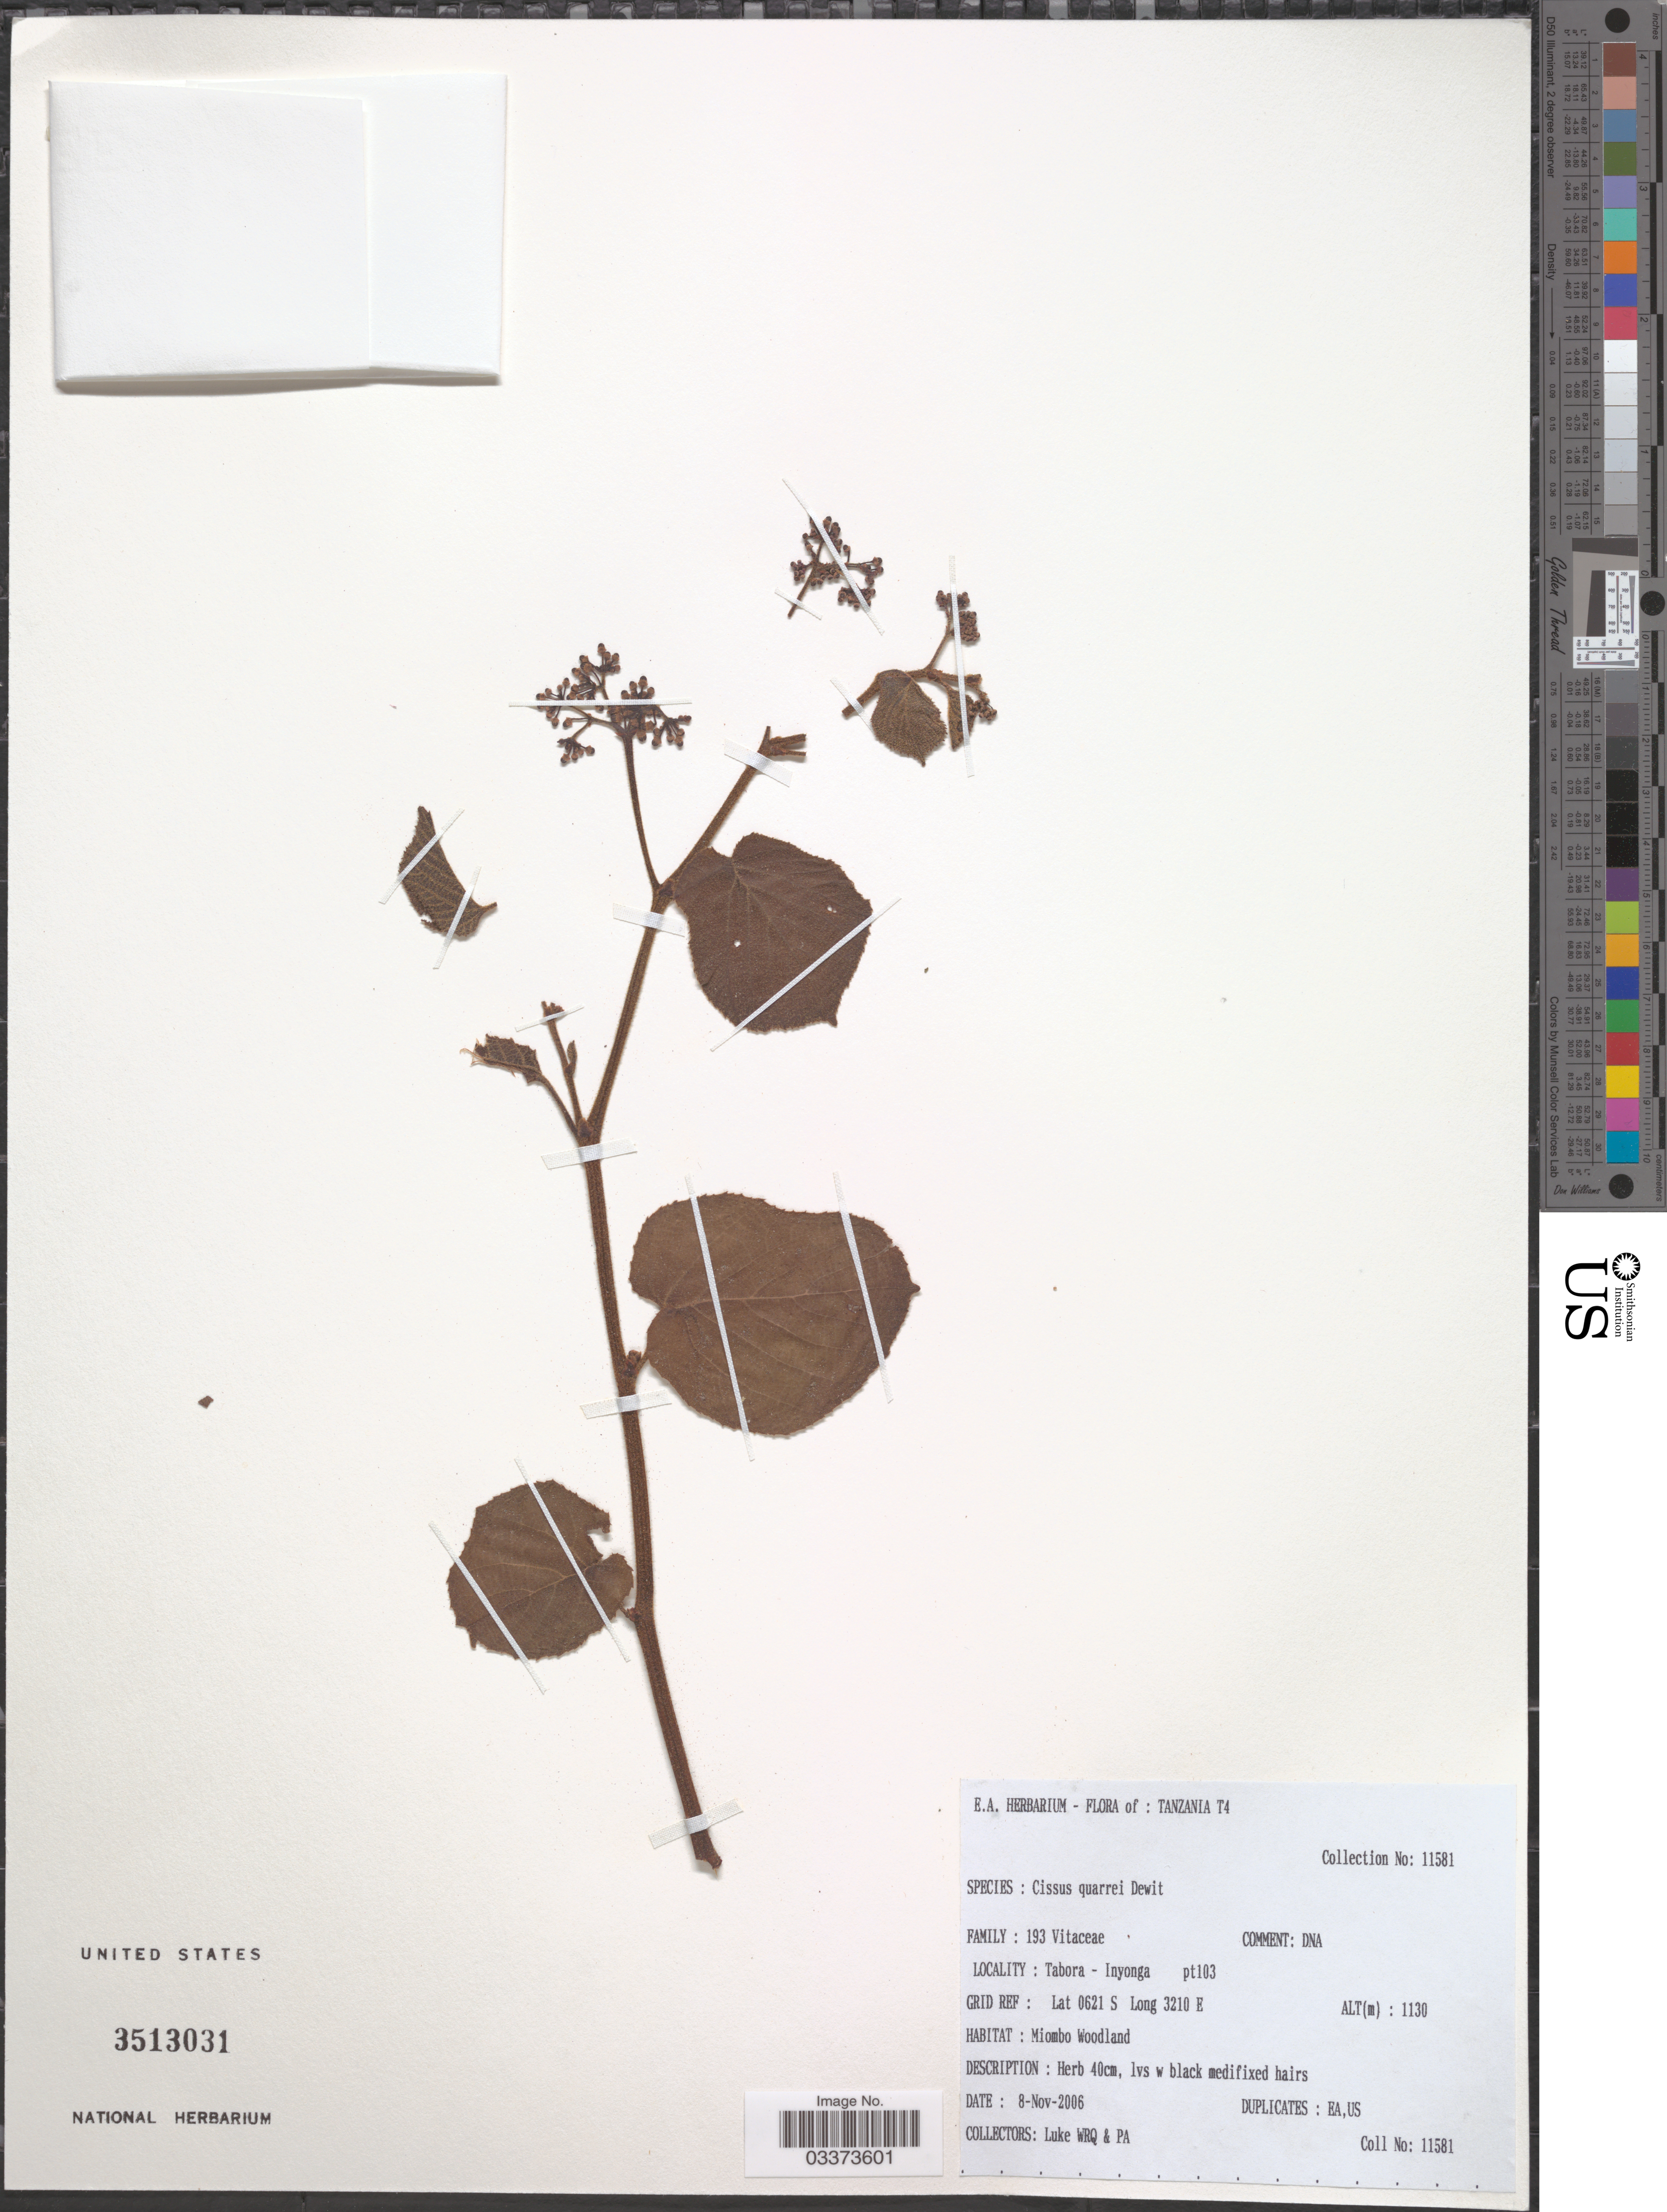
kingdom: Plantae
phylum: Tracheophyta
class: Magnoliopsida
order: Vitales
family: Vitaceae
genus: Cissus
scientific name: Cissus quarrei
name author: Dewit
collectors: Q. Luke & P. Luke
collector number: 11581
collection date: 2006-11-08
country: Tanzania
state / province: Tabora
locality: Tanzania T4. Tabora - Inyonga pt103. Miombo Woodland.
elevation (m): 1130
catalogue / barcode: US 3513031